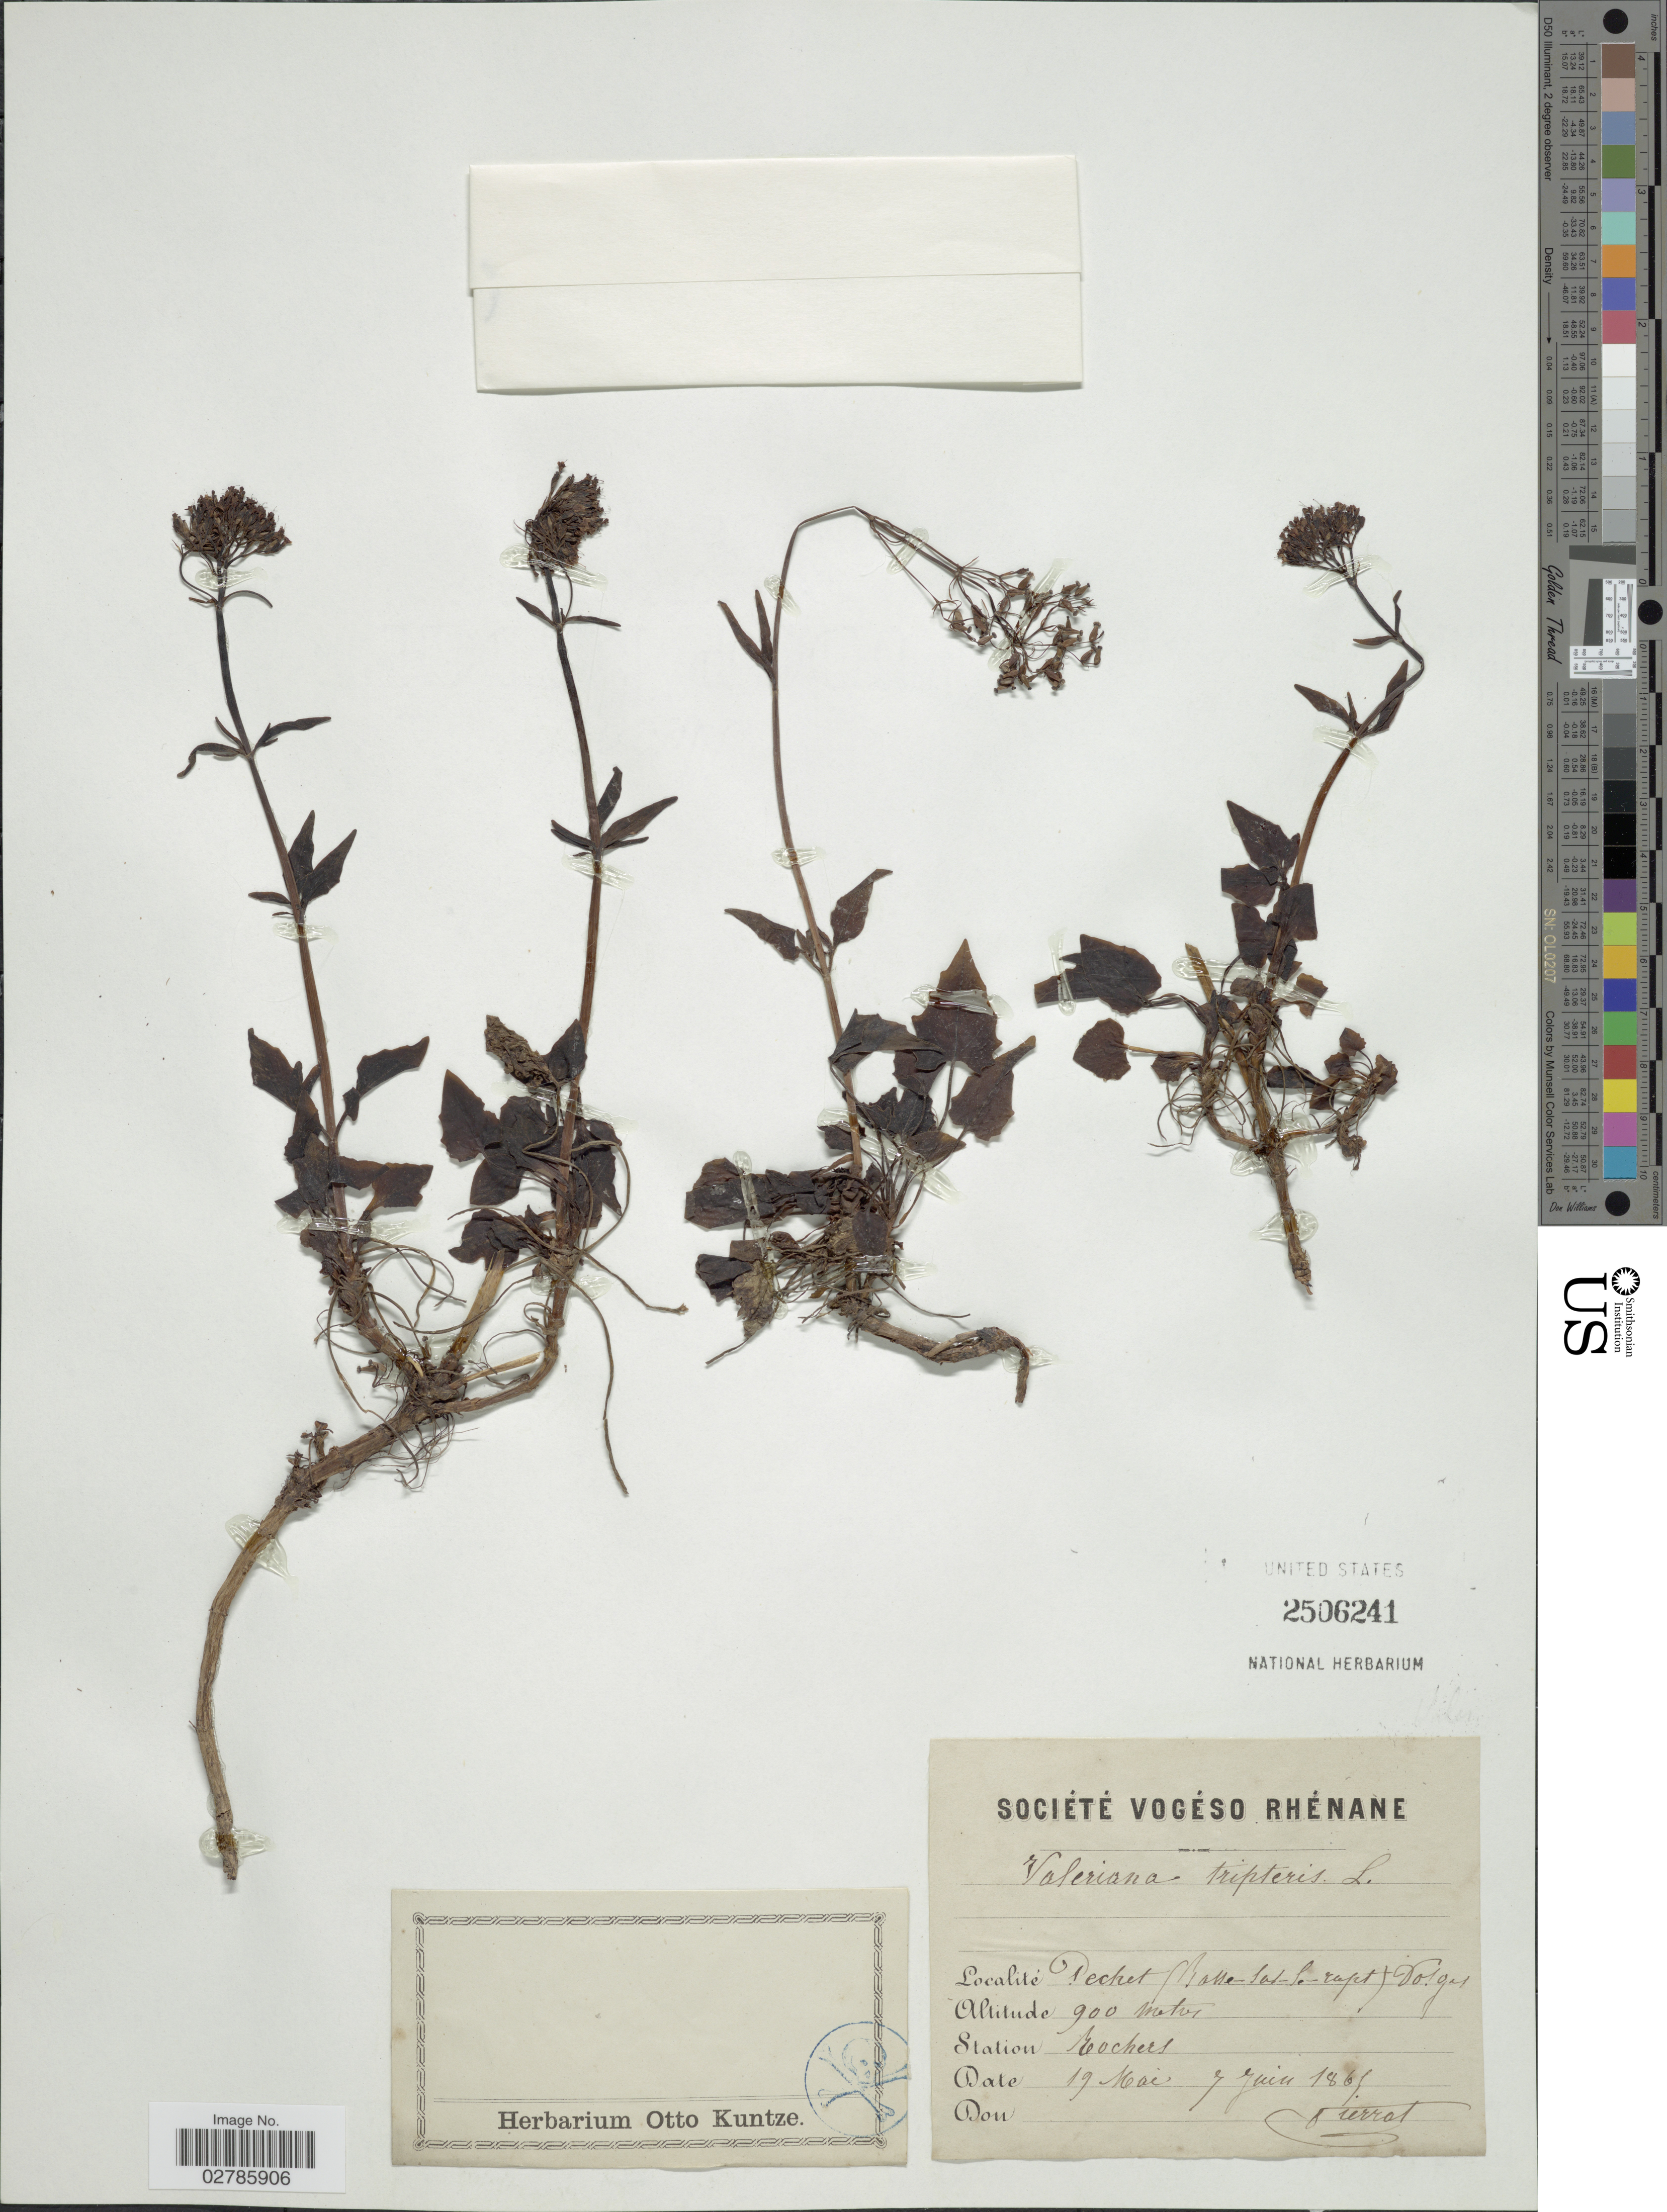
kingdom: Plantae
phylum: Tracheophyta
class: Magnoliopsida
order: Dipsacales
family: Caprifoliaceae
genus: Valeriana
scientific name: Valeriana tripteris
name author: L.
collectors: Pierrat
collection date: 1865-05-19/1865-06-07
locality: Pechet (Basse-sat-lerapt) Volgas.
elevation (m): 900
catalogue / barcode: US 2506241